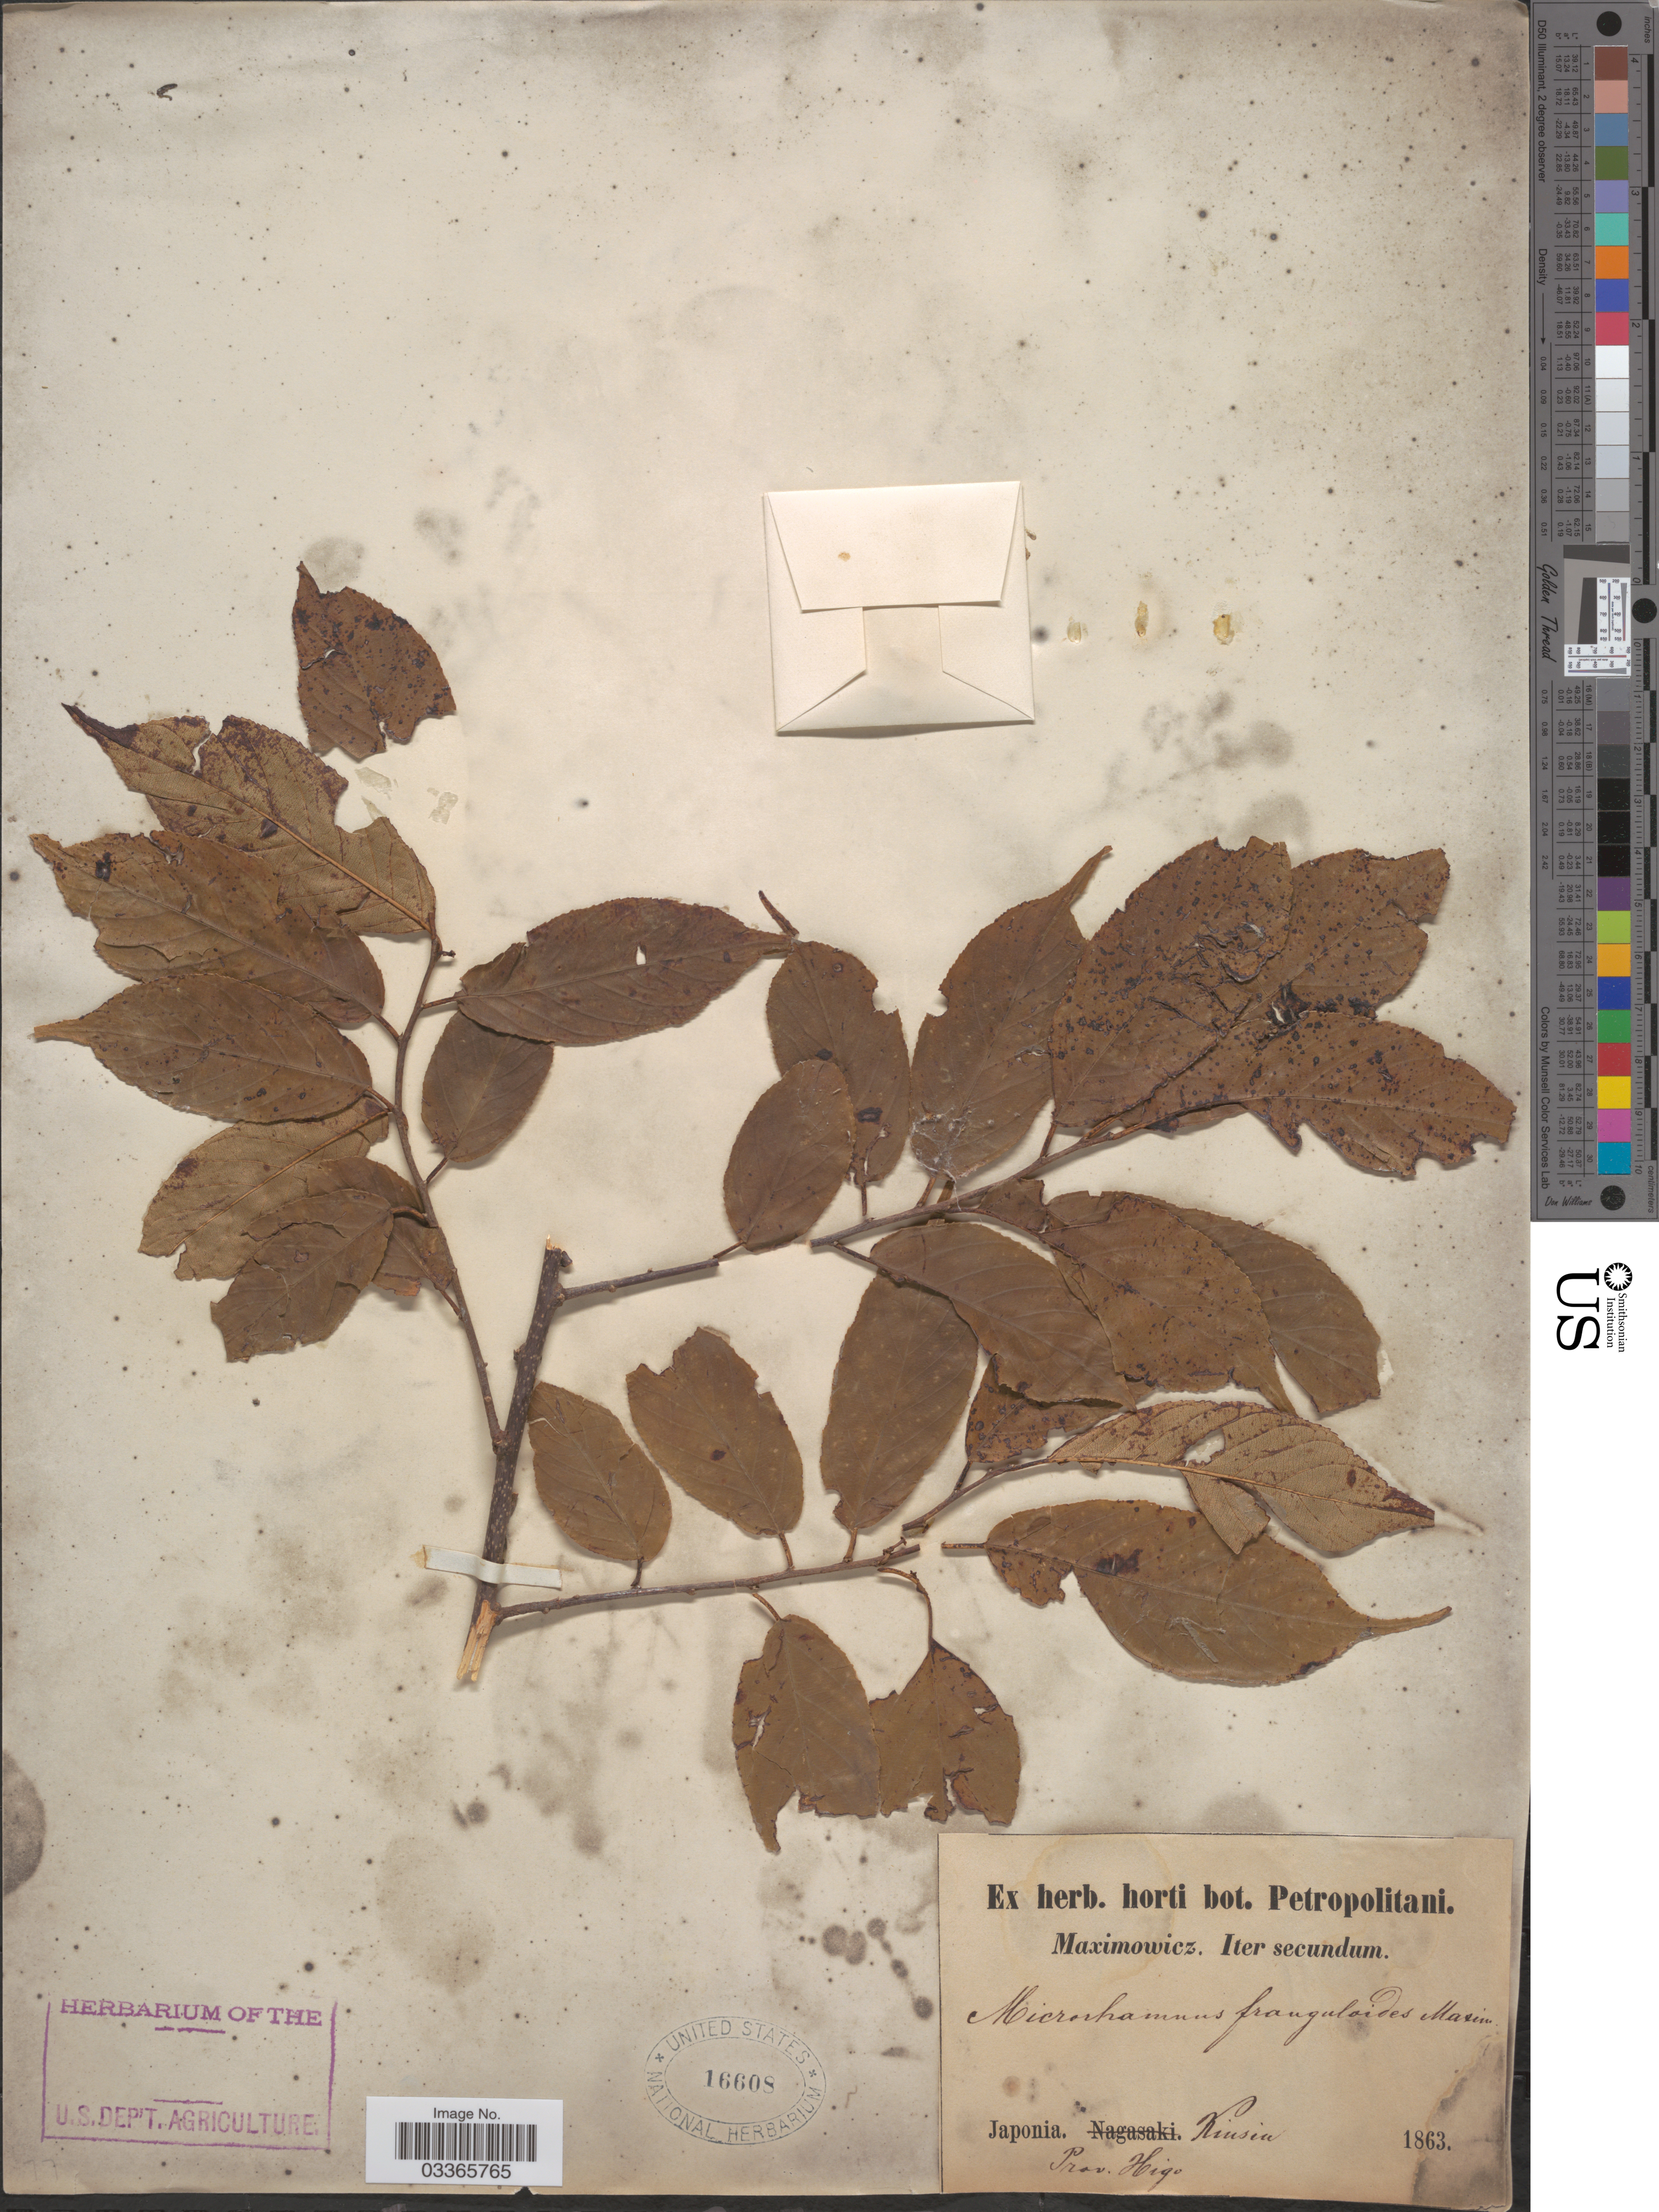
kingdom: Plantae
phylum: Tracheophyta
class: Magnoliopsida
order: Rosales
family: Rhamnaceae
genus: Rhamnella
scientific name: Rhamnella franguloides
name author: (Maxim.) Weberb.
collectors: Maximowicz, --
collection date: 1863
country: Japan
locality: Japonia, Kiusiu. Prov. Higo.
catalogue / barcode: US 16608